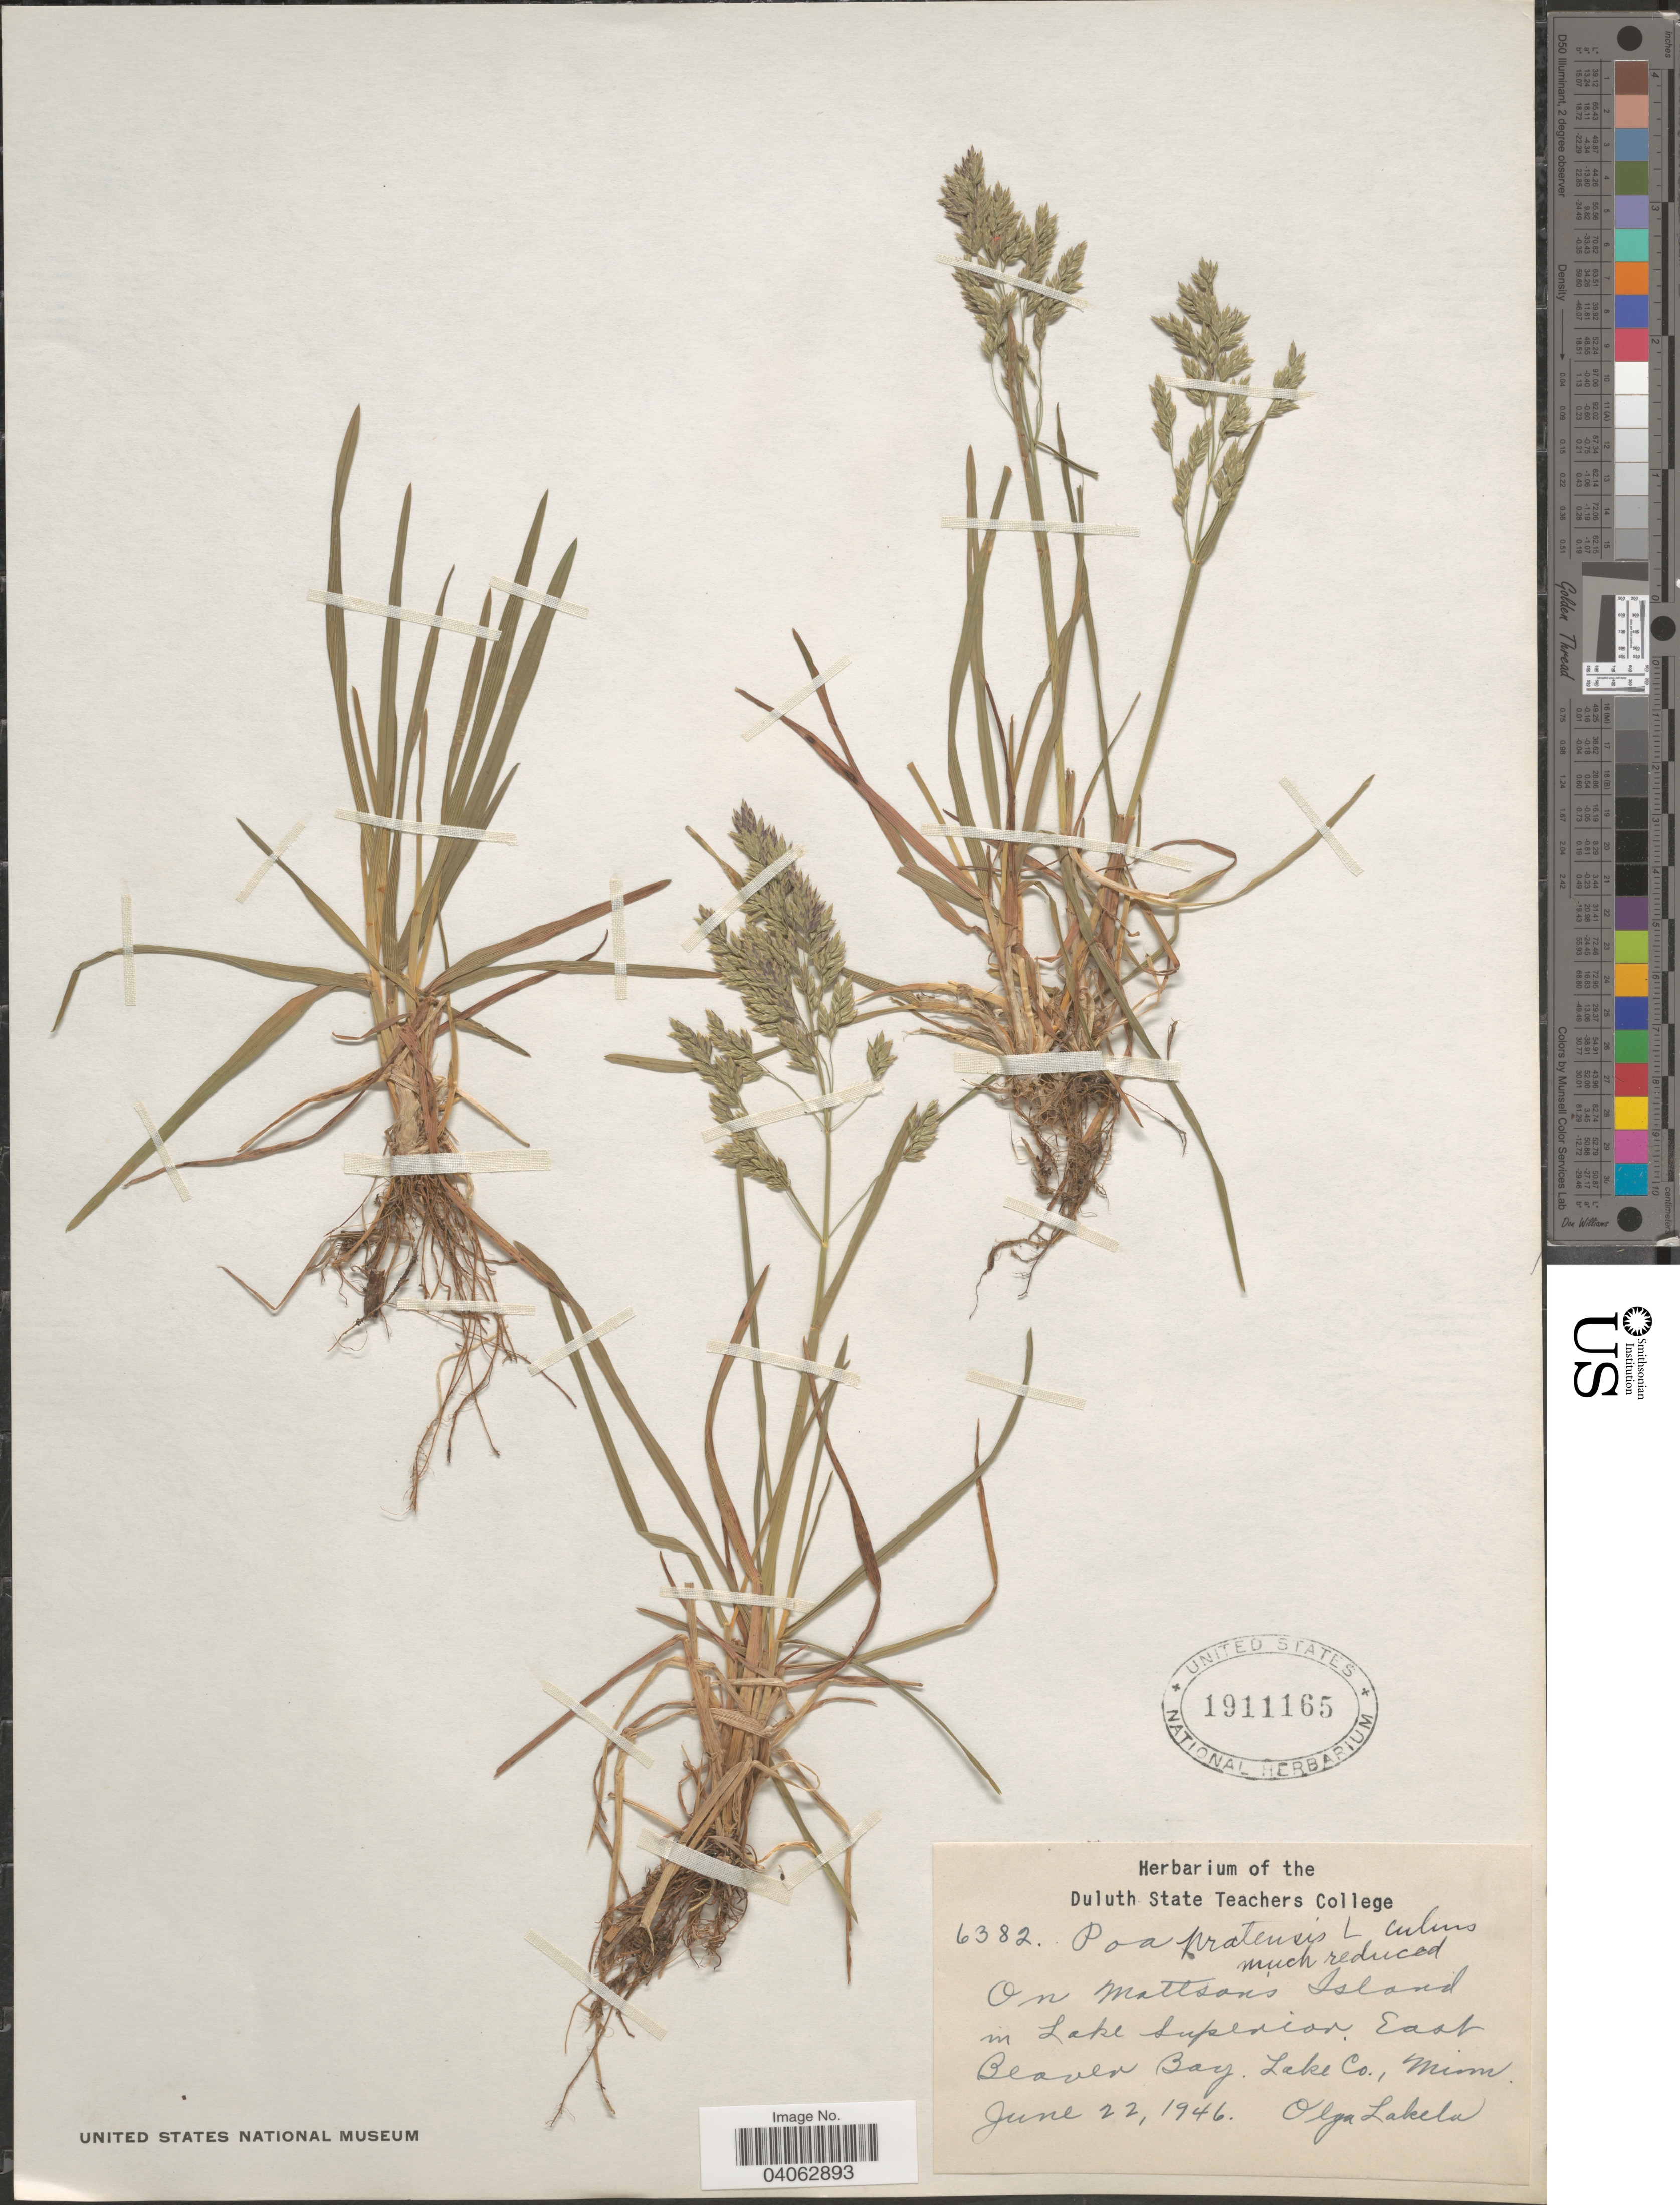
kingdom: Plantae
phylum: Tracheophyta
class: Liliopsida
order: Poales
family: Poaceae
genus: Poa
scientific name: Poa pratensis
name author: L.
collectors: O. K. Lakela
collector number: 6382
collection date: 1946-06-22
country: United States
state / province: Minnesota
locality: On Mattson's Island in Lake Superior. East Beaver Bay, Lake Co.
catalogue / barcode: US 1911165